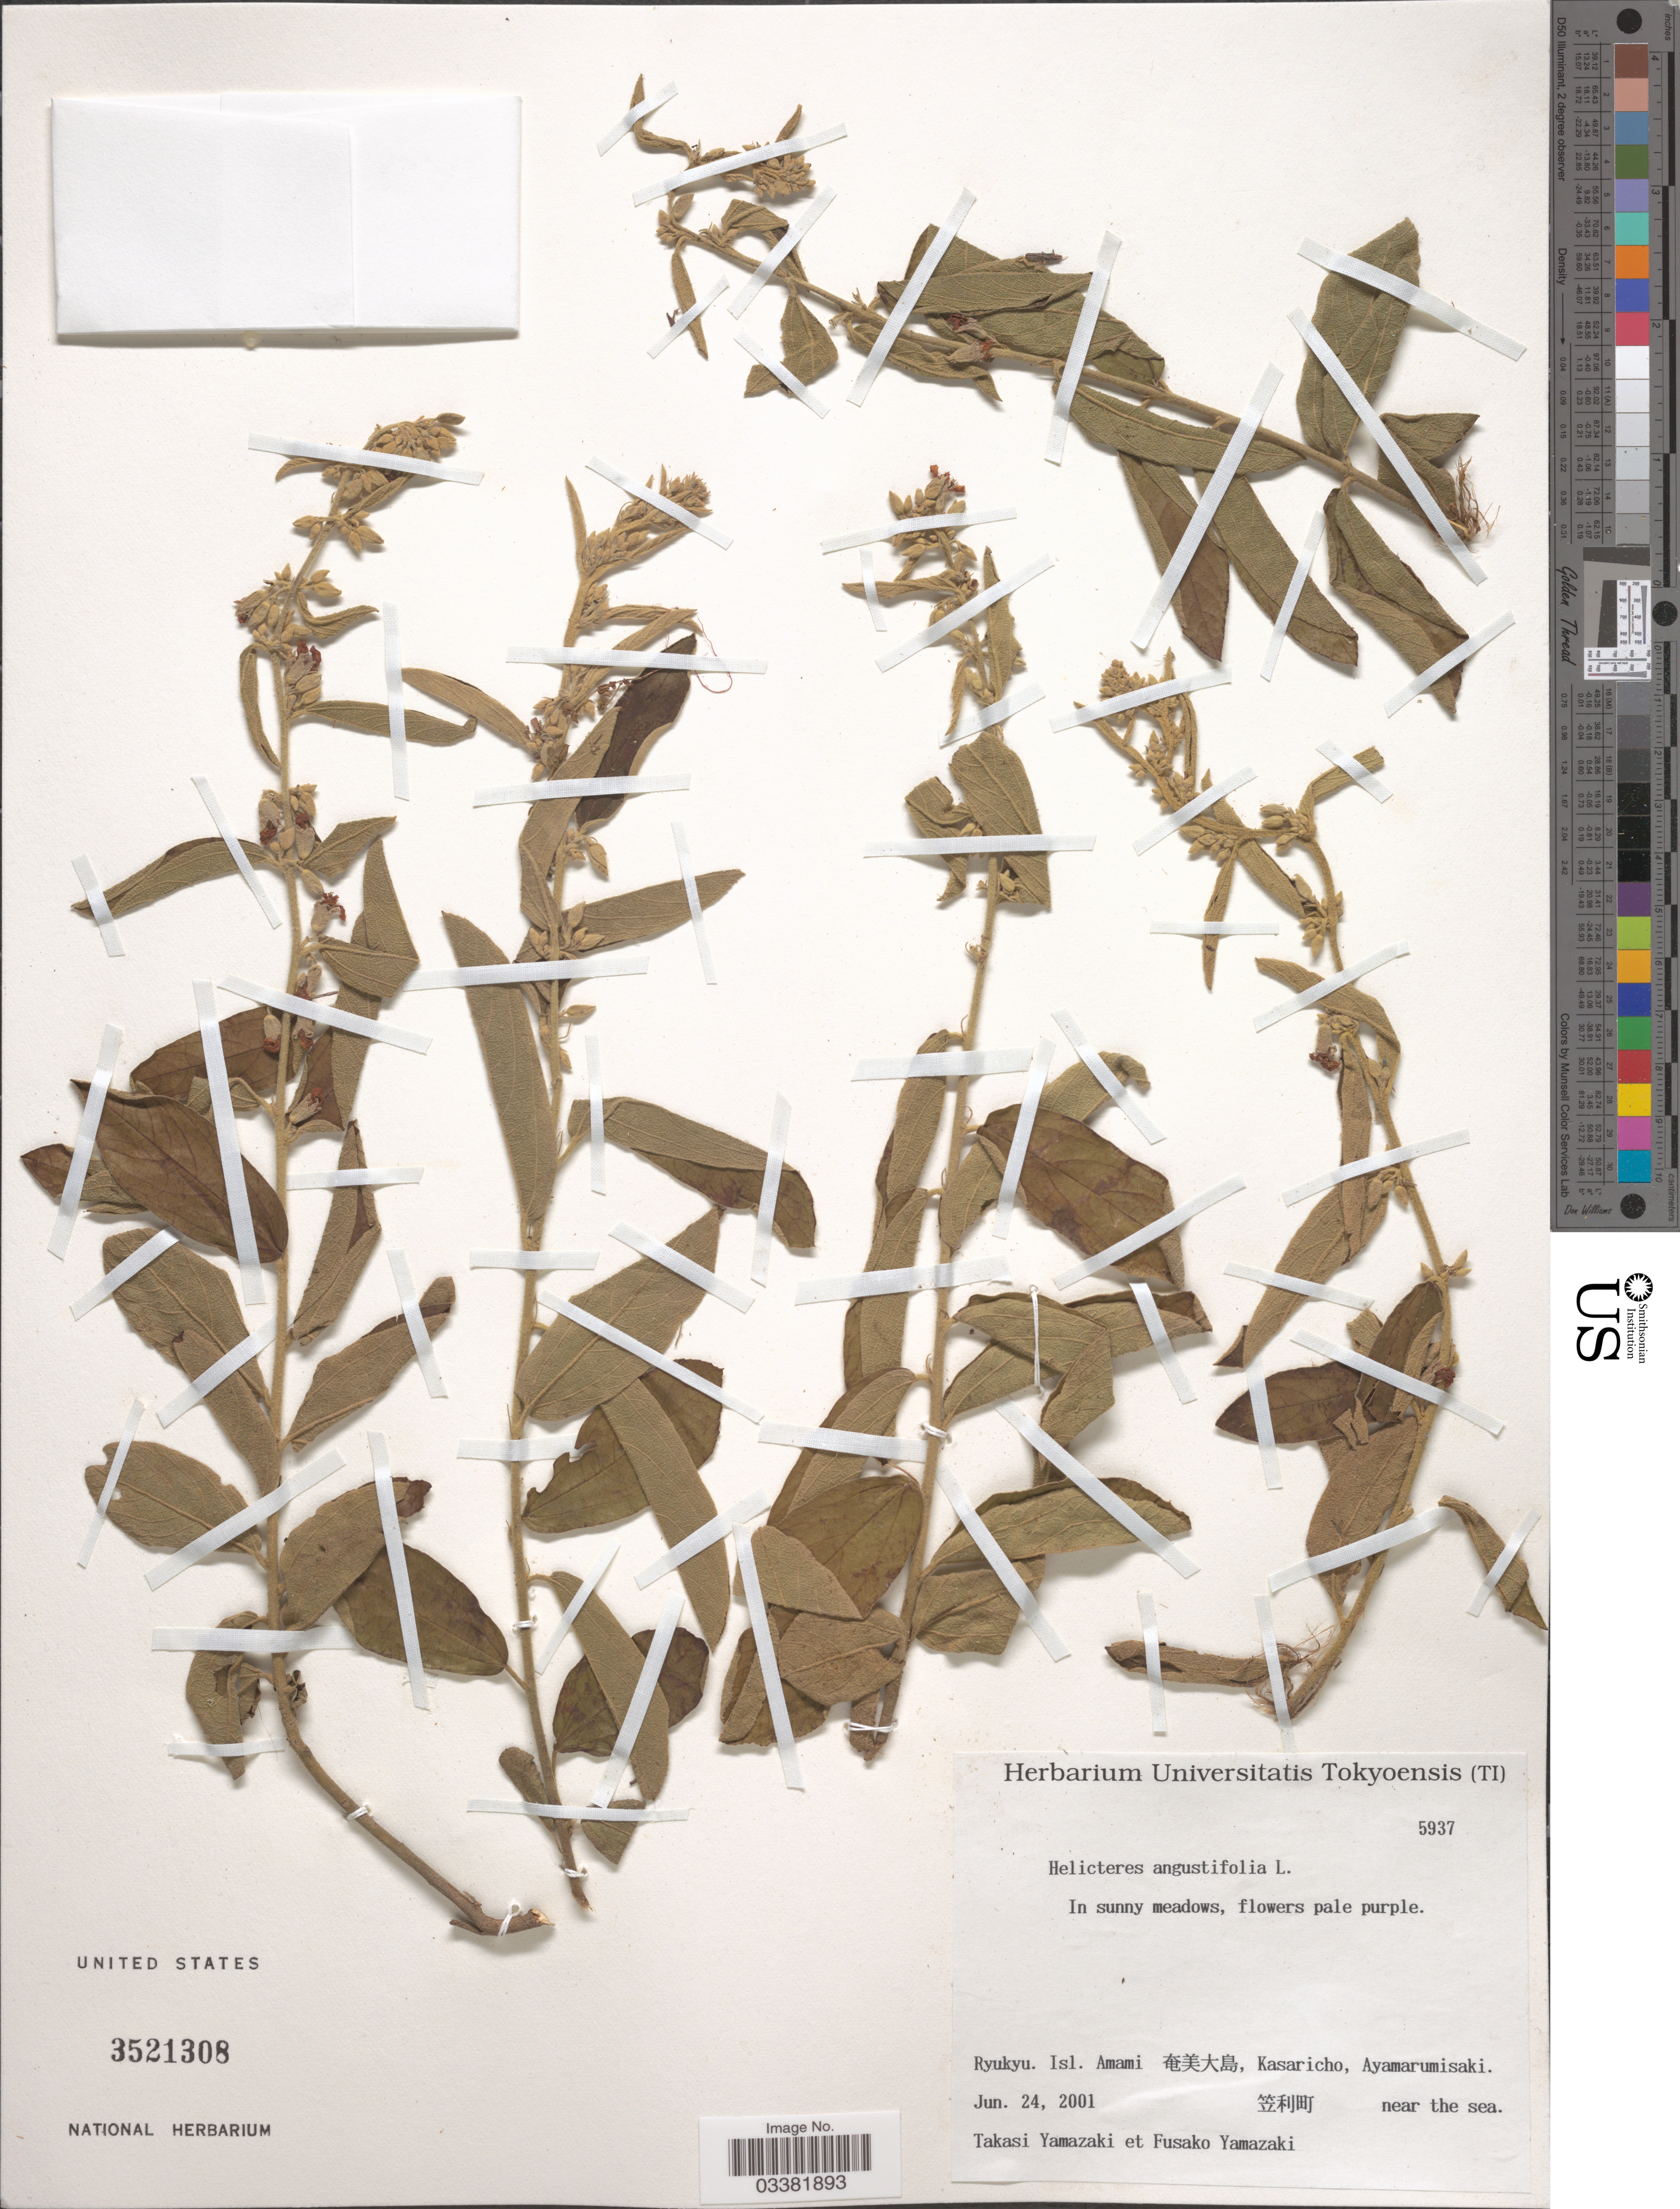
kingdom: Plantae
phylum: Tracheophyta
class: Magnoliopsida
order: Malvales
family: Malvaceae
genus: Helicteres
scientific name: Helicteres angustifolia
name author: L.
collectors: T. Yamazaki & F. Yamazaki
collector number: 5937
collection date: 2001-06-24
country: Japan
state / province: Okinawa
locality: Ryukyu. Isl. Amami X, Kasaricho, Ayamarumisaki.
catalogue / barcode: US 3521308